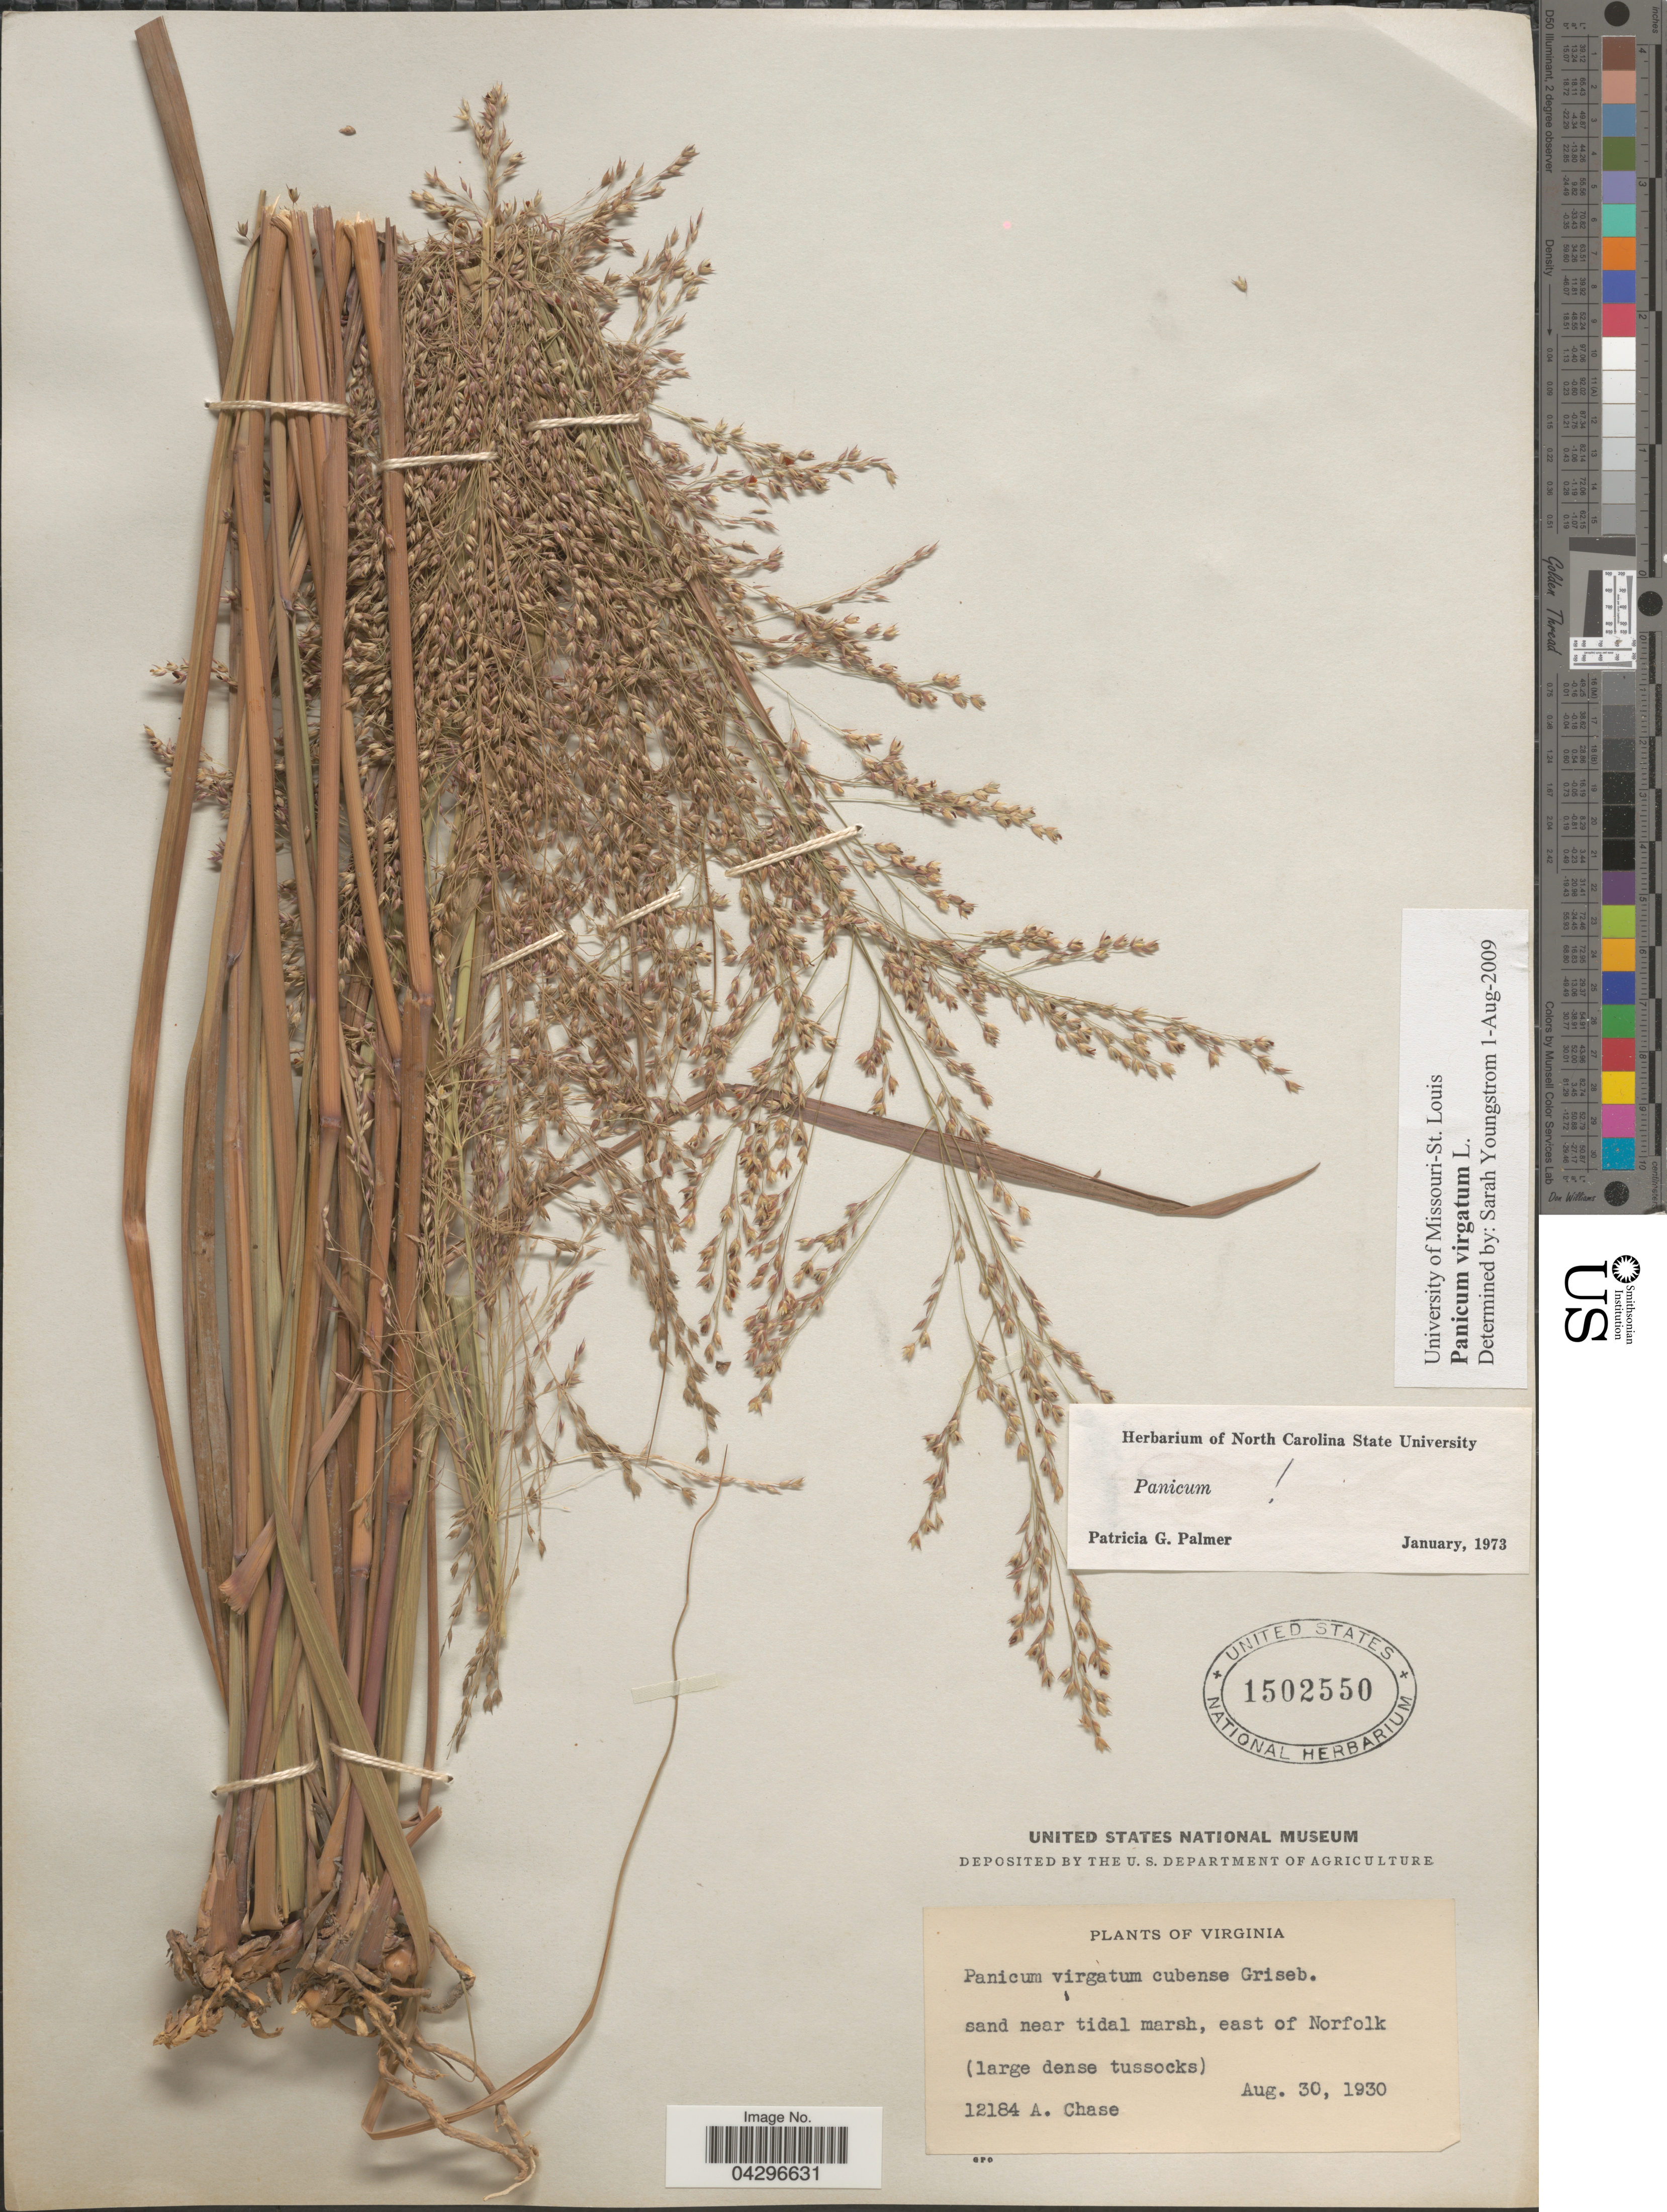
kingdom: Plantae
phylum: Tracheophyta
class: Liliopsida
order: Poales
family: Poaceae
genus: Panicum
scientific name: Panicum virgatum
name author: L.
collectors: A. Chase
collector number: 12184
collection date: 1930-08-30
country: United States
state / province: Virginia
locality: Sand near tidal marsh, east of Norfolk.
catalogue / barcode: US 1502550